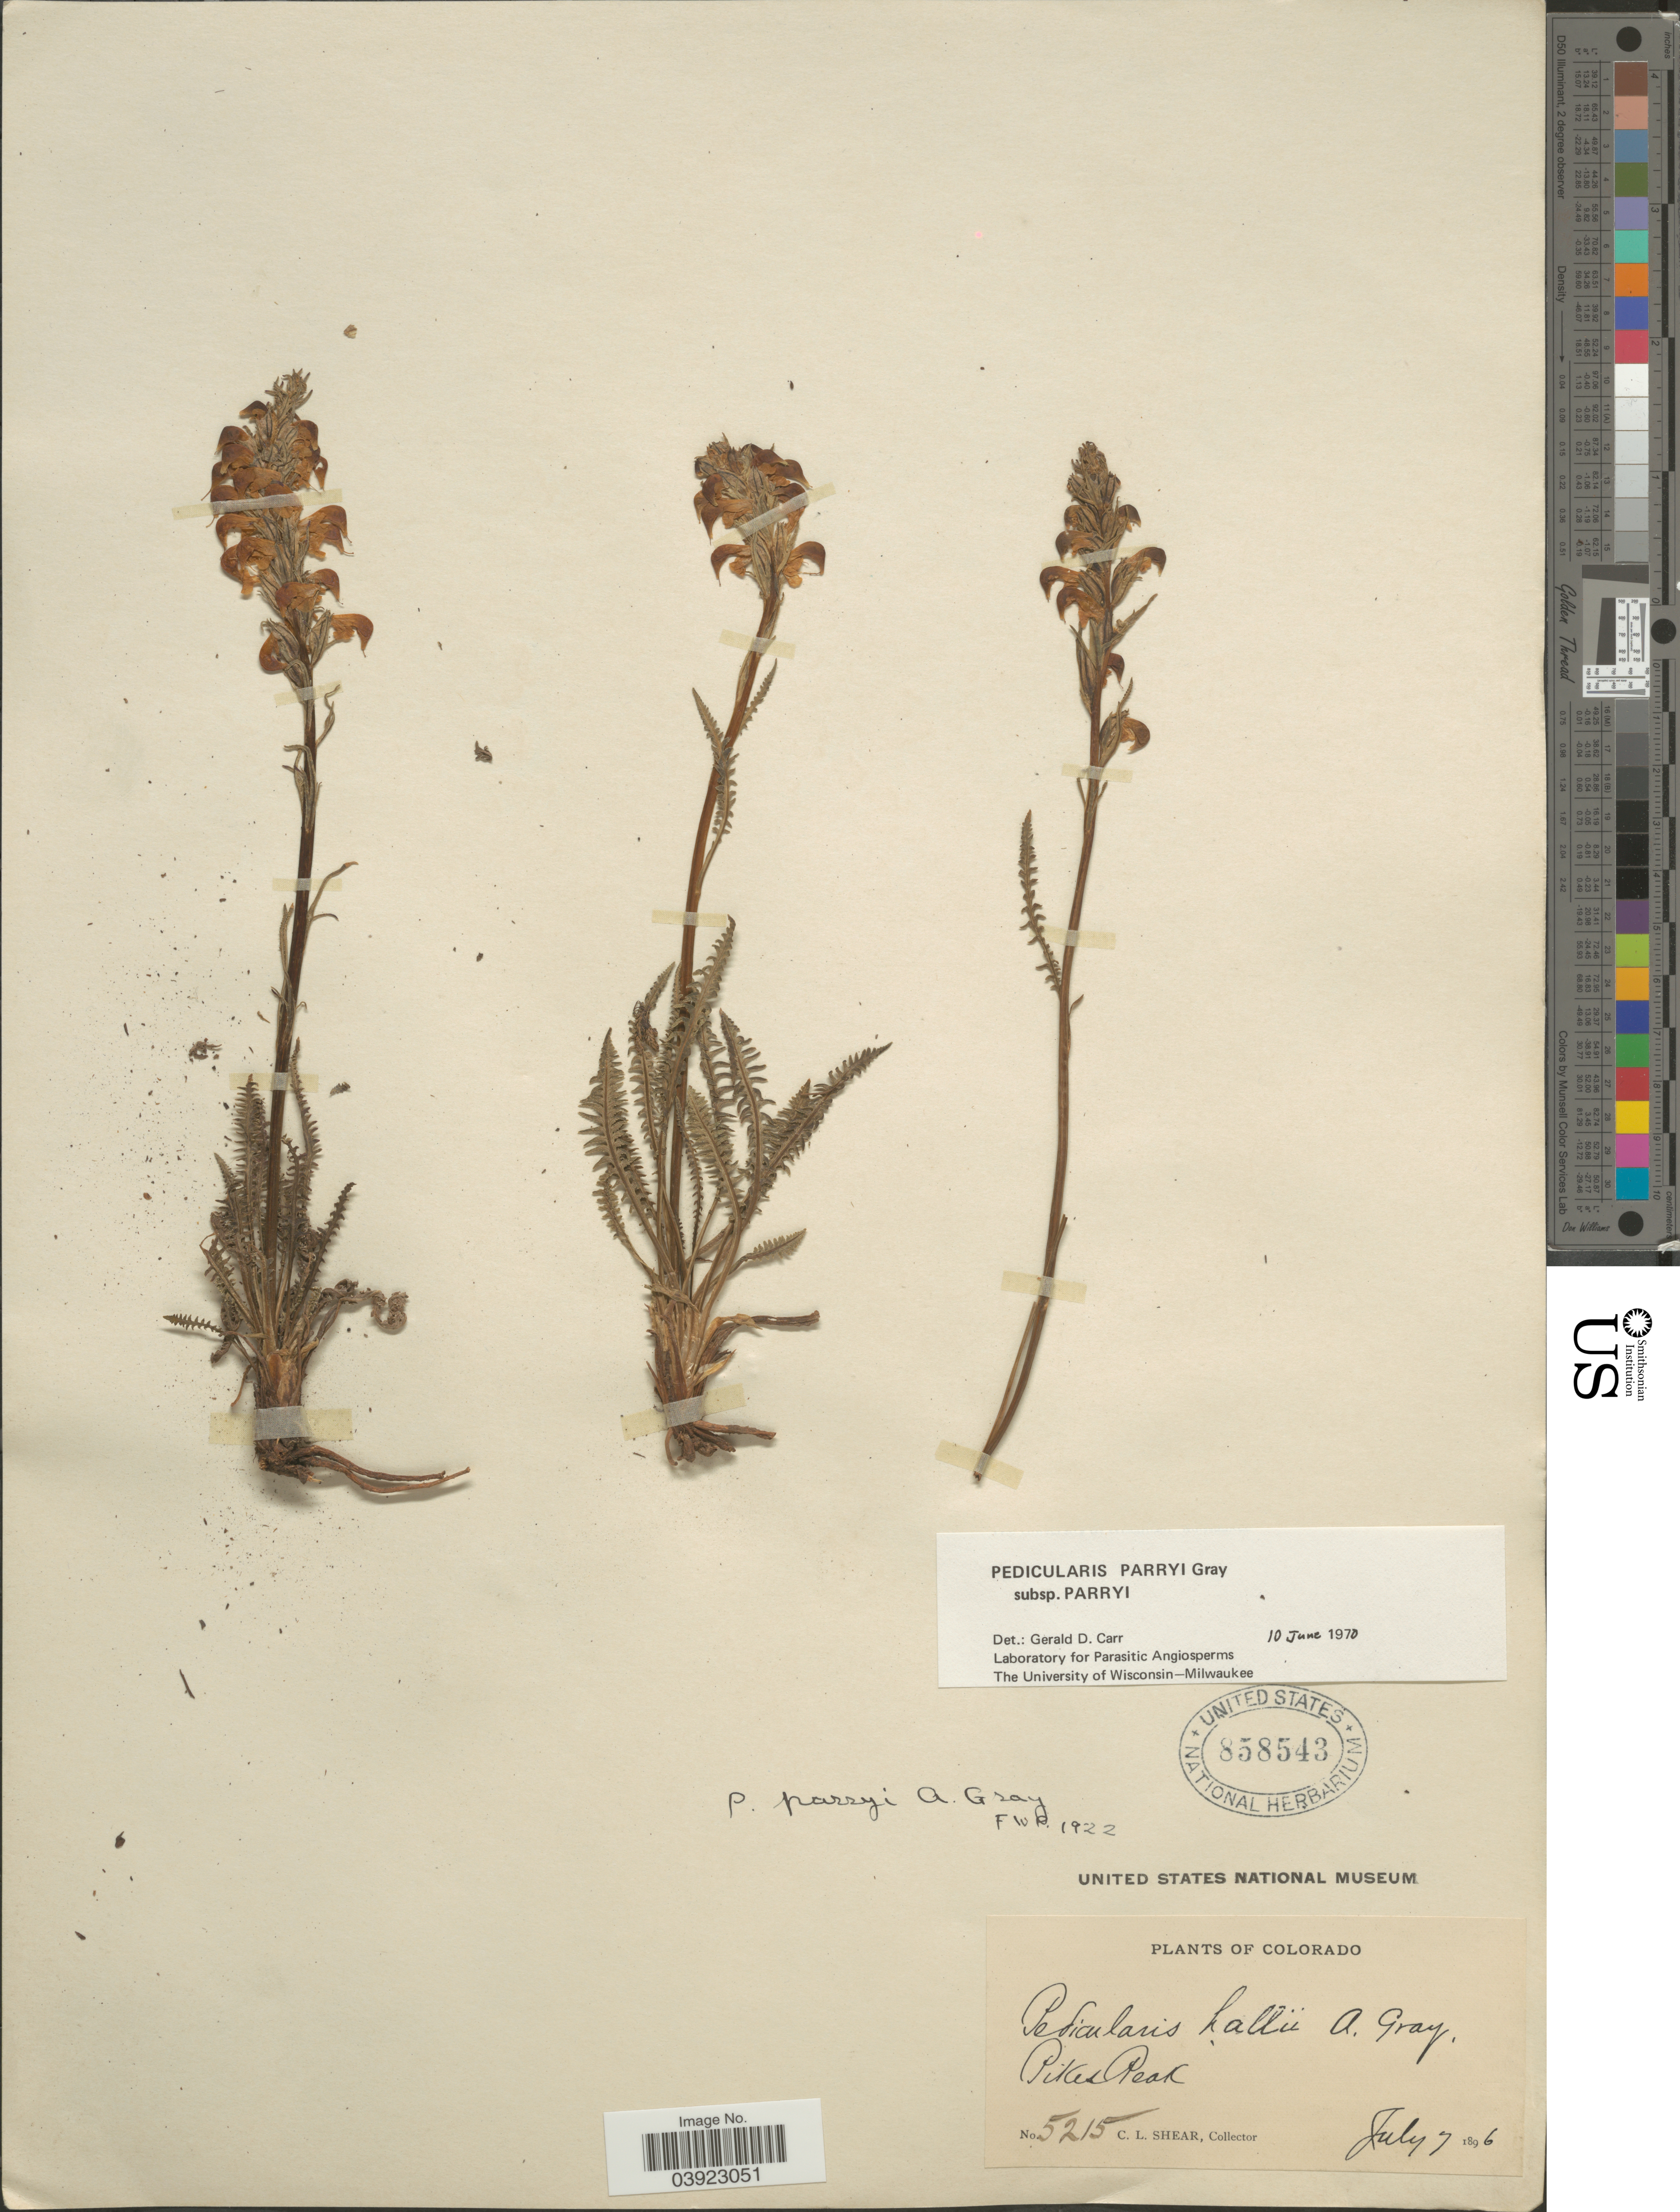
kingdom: Plantae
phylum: Tracheophyta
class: Magnoliopsida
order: Lamiales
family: Orobanchaceae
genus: Pedicularis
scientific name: Pedicularis parryi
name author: A. Gray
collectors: C. L. Shear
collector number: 5215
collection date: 1896-07-07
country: United States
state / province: Colorado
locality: Pikes Peak.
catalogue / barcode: US 858543